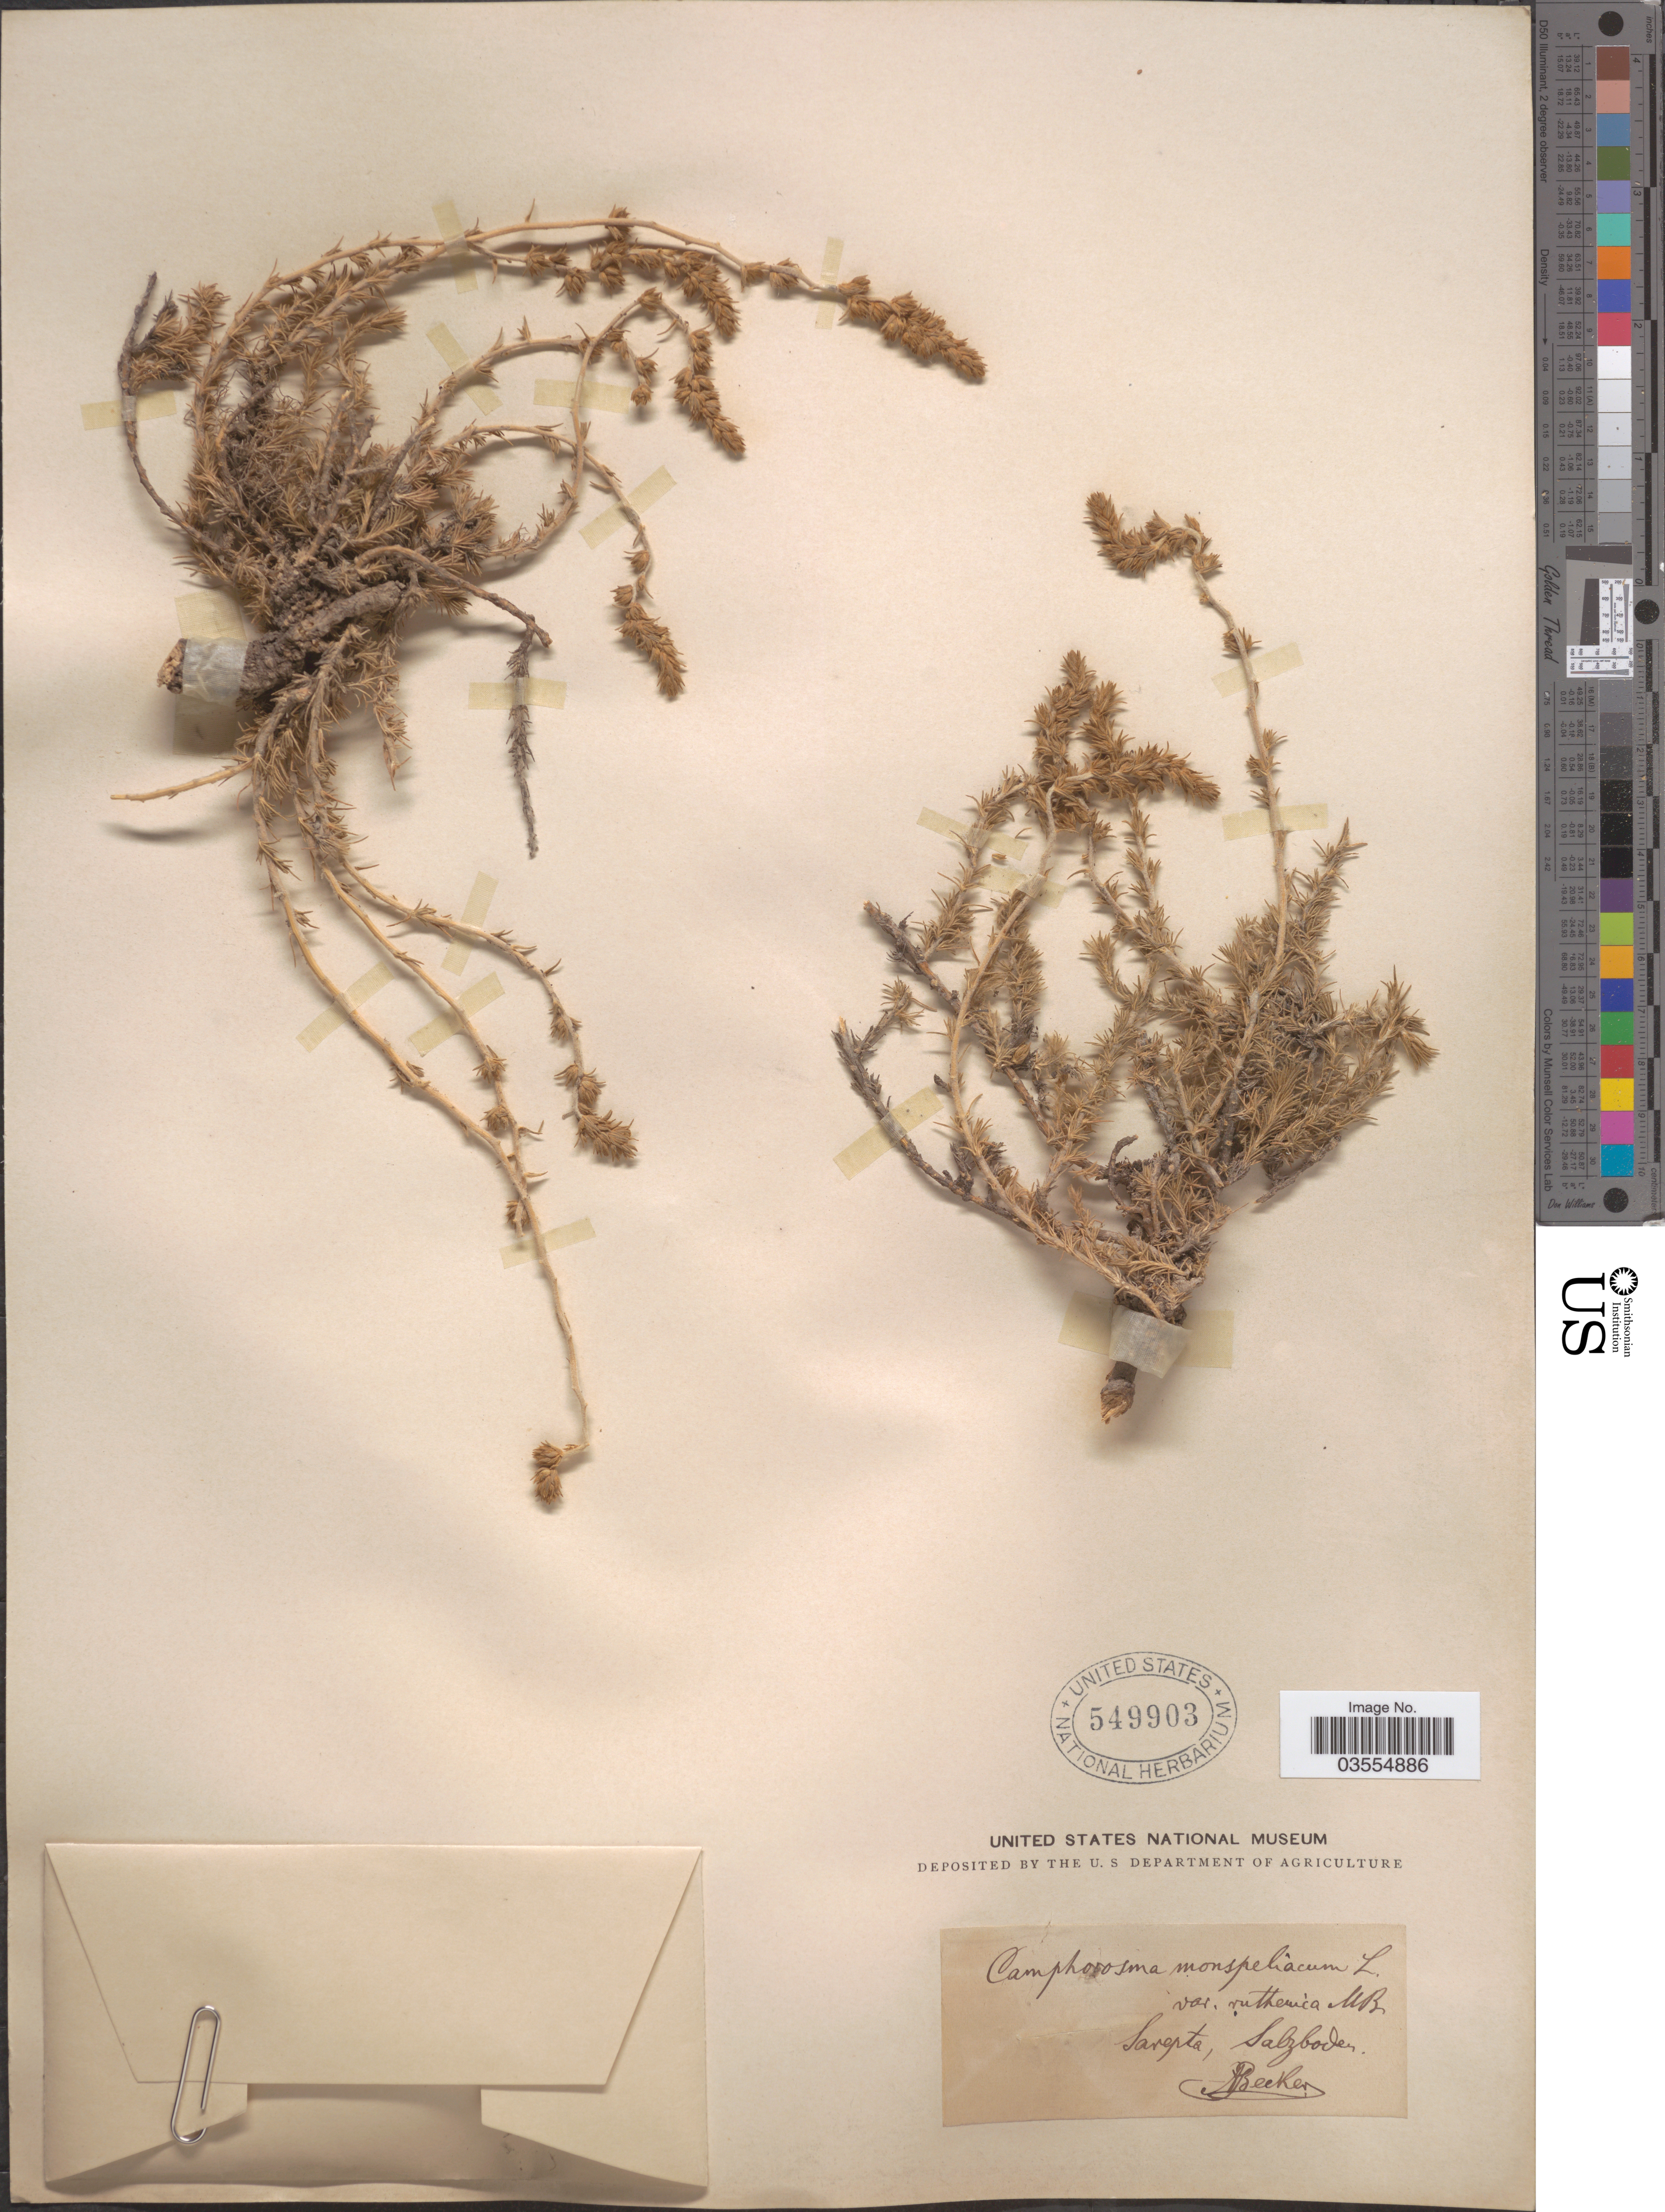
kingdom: Plantae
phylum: Tracheophyta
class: Magnoliopsida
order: Caryophyllales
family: Amaranthaceae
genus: Camphorosma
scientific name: Camphorosma monspeliaca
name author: L.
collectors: A. Becker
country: Russian Federation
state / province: Volgograd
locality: Sarepta, Salzboden.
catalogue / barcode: US 549903